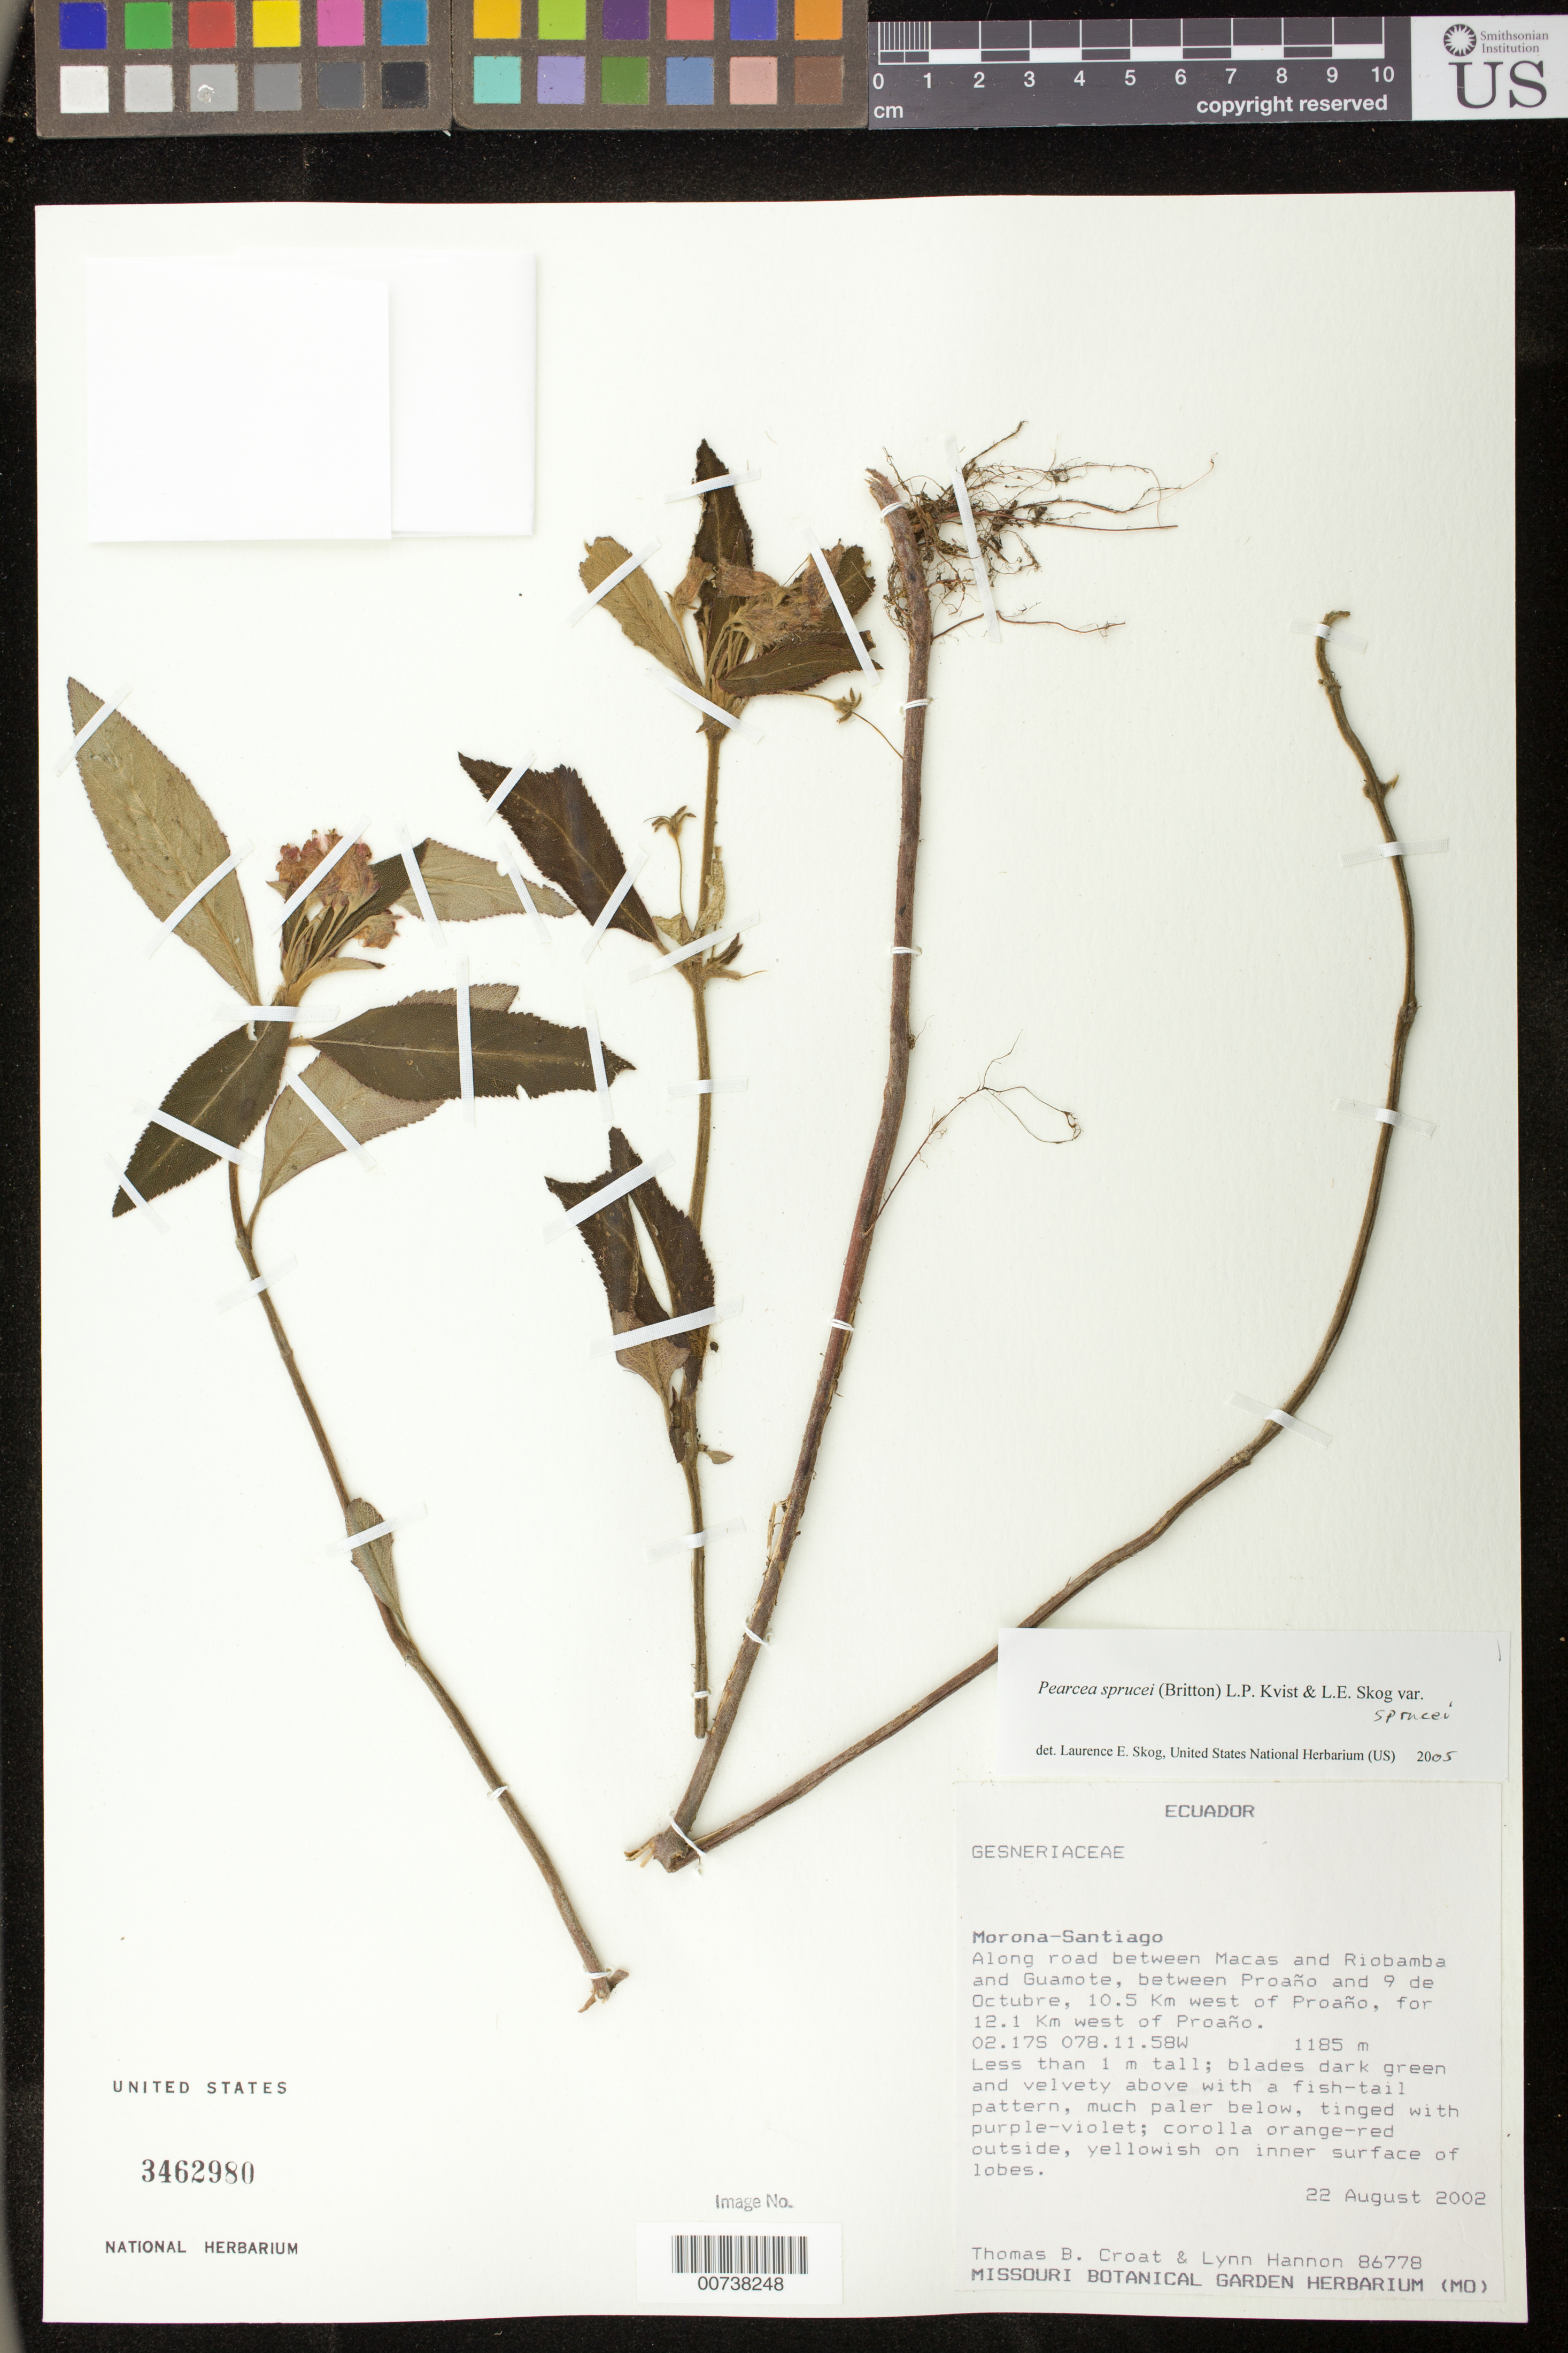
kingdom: Plantae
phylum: Tracheophyta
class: Magnoliopsida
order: Lamiales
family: Gesneriaceae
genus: Pearcea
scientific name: Pearcea sprucei var. sprucei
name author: (Britton ex Rusby) L.P. Kvist & L.E. Skog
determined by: Skog, Laurence E.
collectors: T. B. Croat & L. Hannon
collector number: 86778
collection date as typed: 22 Aug 2002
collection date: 2002-08-22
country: Ecuador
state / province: Morona-Santiago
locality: Along road between Macas and Riobamba and Guamote, between Proaño and 9 de Octubre, 10.5 Km west of Proaño, for 12.1 Km west of Proaño.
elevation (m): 1185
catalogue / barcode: US 3462980